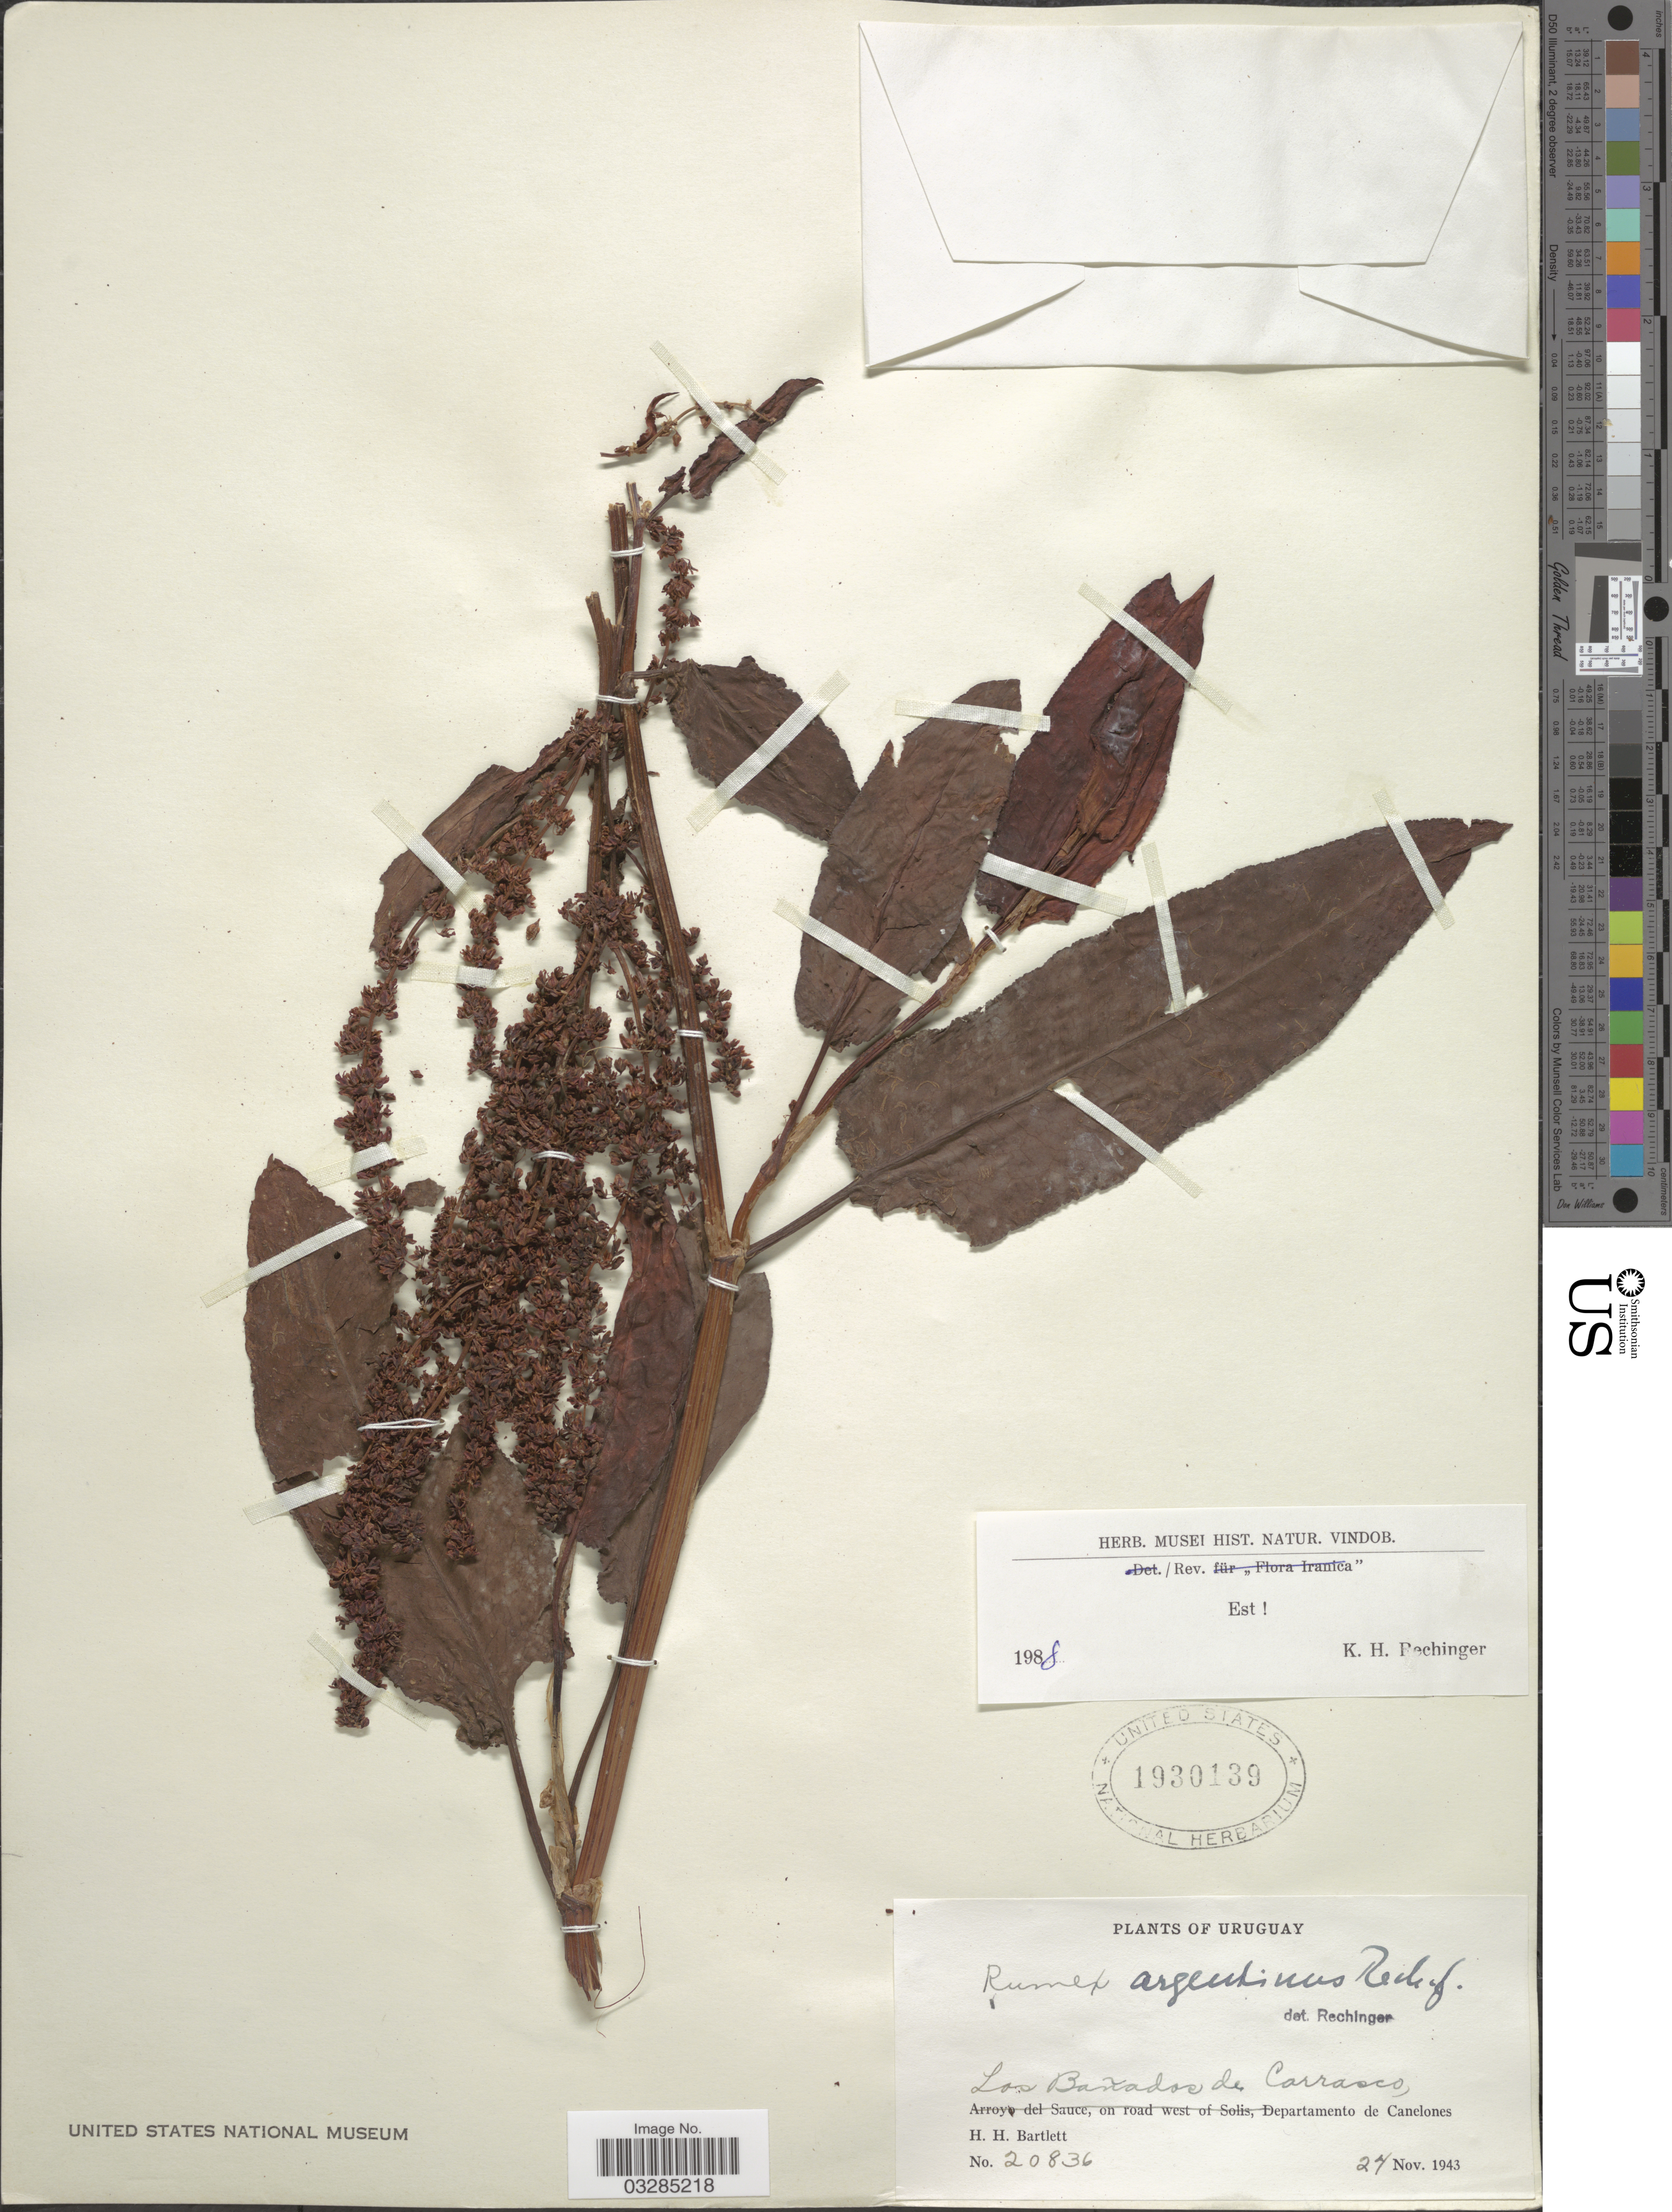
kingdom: Plantae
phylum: Tracheophyta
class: Magnoliopsida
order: Caryophyllales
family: Polygonaceae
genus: Rumex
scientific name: Rumex argentinus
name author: Rech. f.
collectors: H. H. Bartlett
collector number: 20836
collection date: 1943-11-24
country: Uruguay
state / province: Canelones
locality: Los Bañados de Carrasco, Departamento de Canelones.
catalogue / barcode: US 1930139